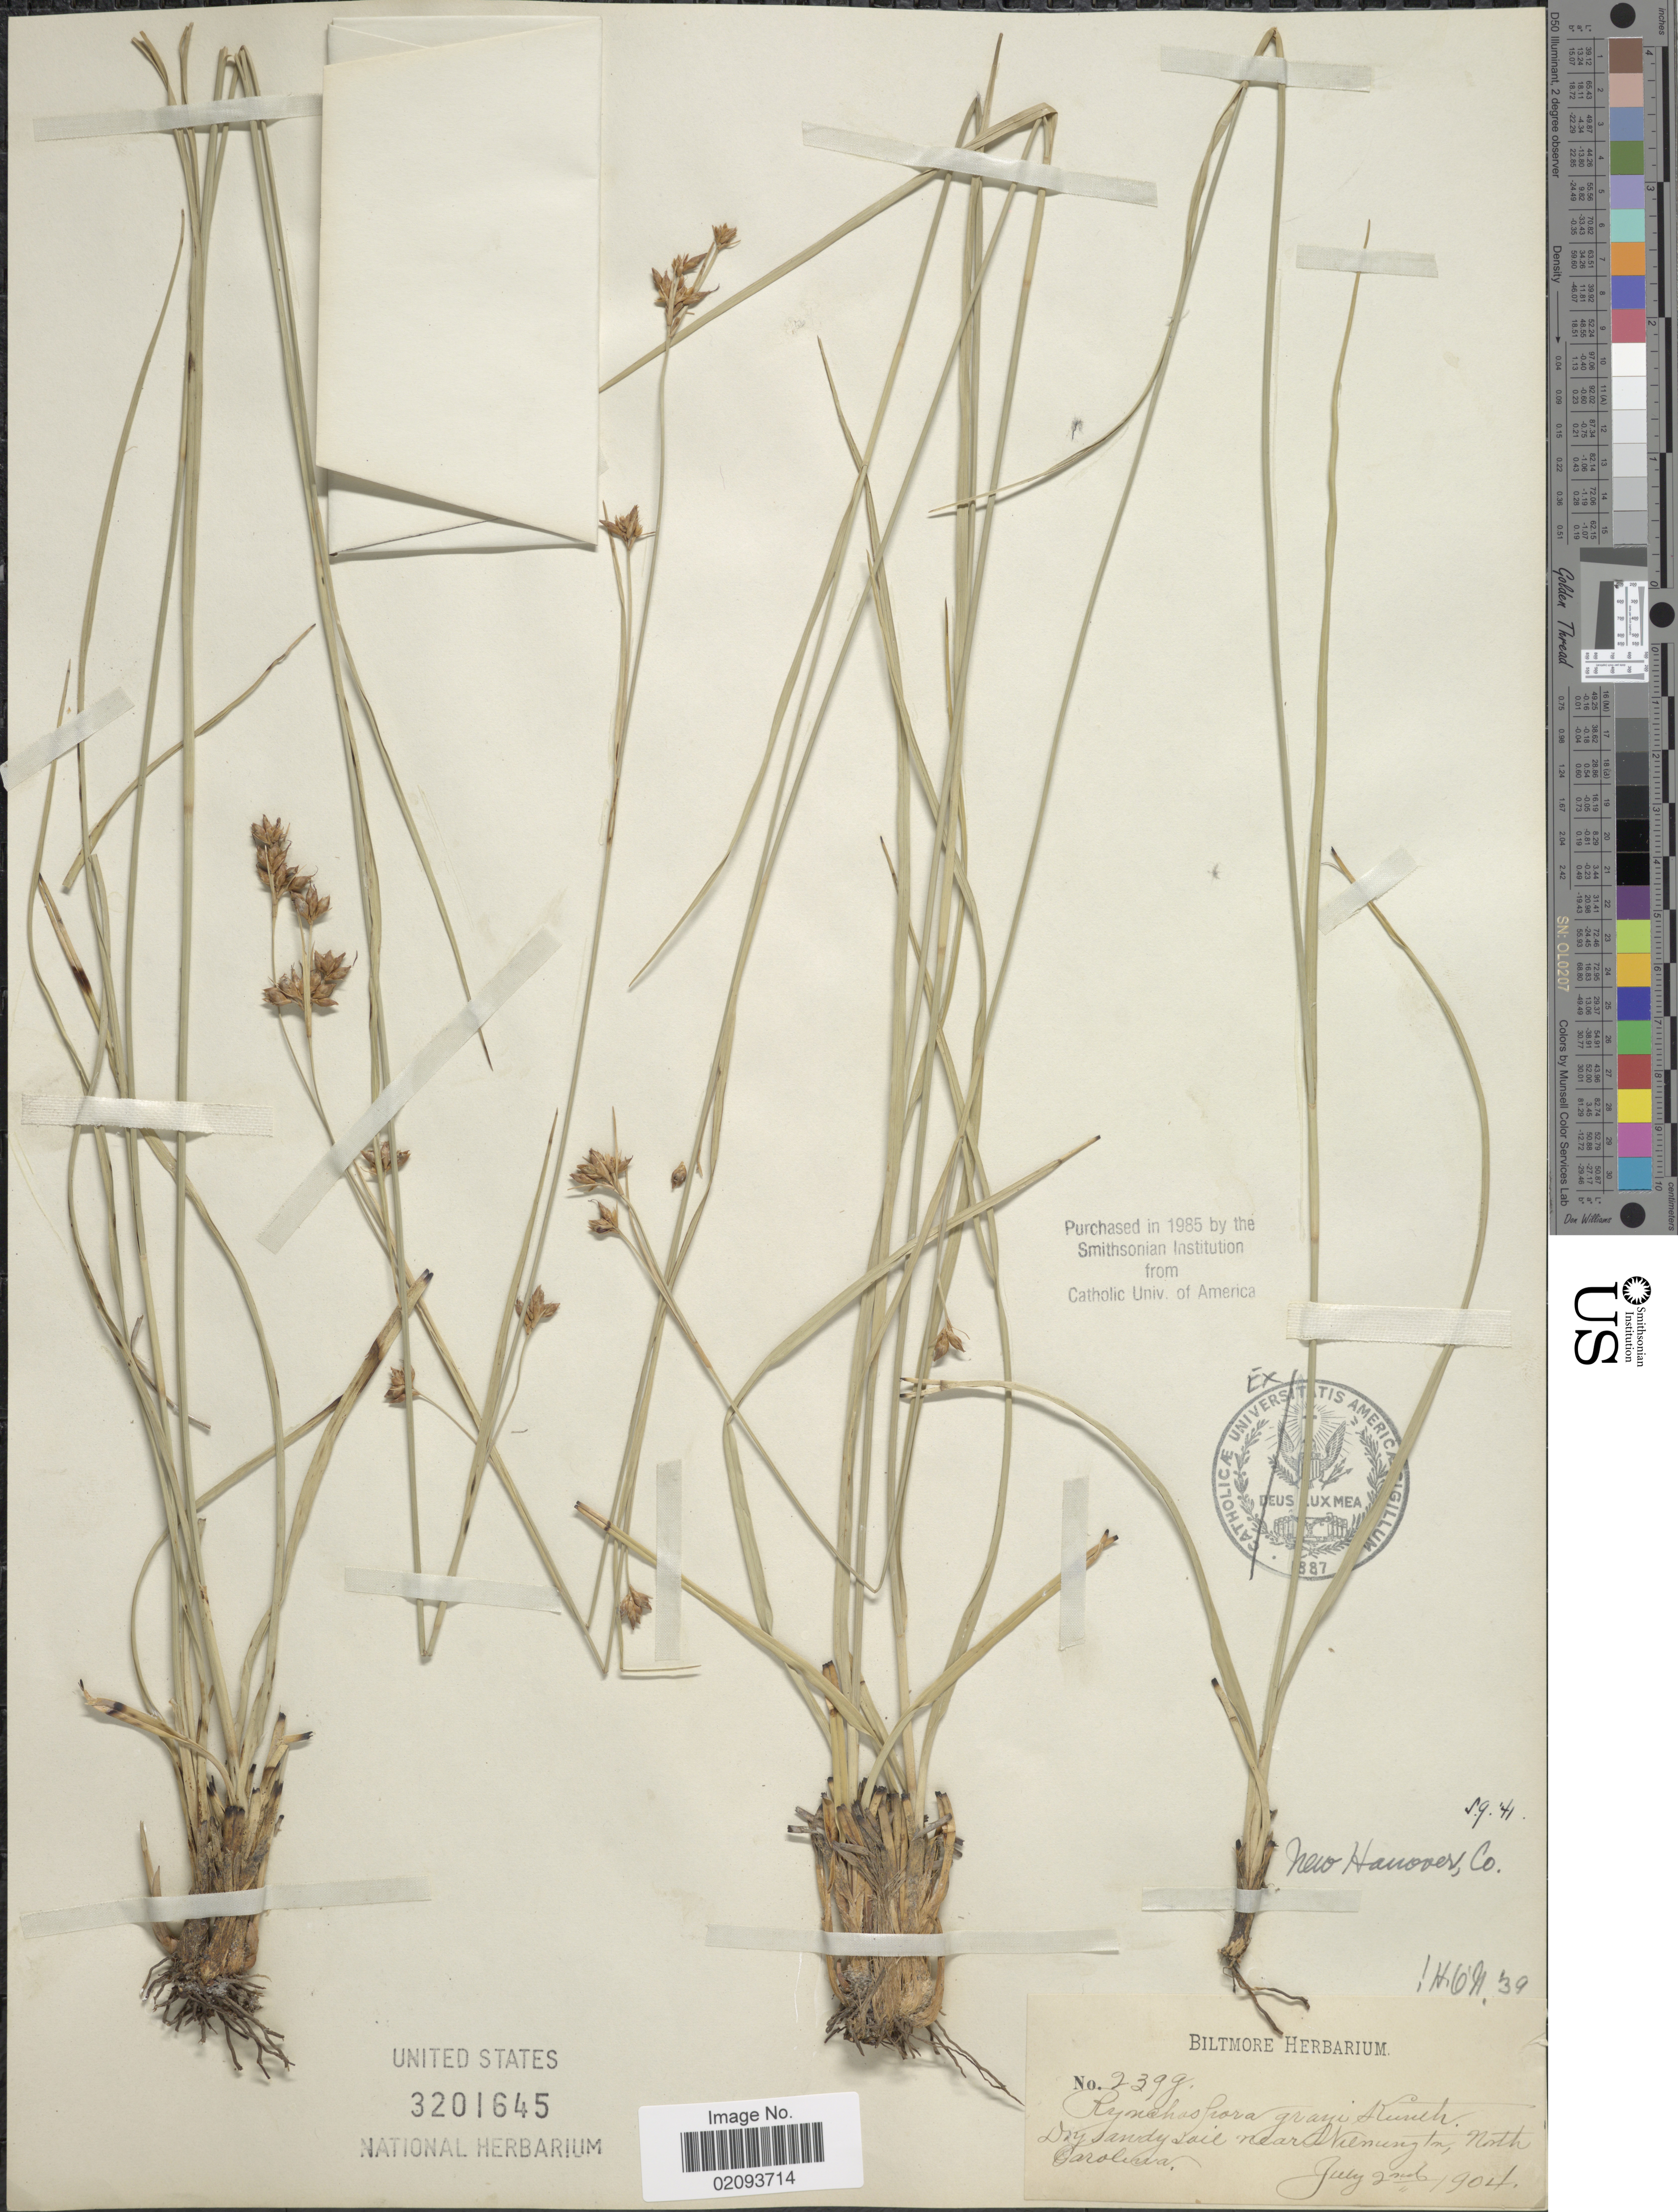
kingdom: Plantae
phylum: Tracheophyta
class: Liliopsida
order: Poales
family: Cyperaceae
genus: Rhynchospora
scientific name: Rhynchospora grayi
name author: Kunth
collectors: ex herb. Biltmore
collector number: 239g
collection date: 1904-07-02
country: United States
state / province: North Carolina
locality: Dry sandy soil near Wilmngton.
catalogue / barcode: US 3201645